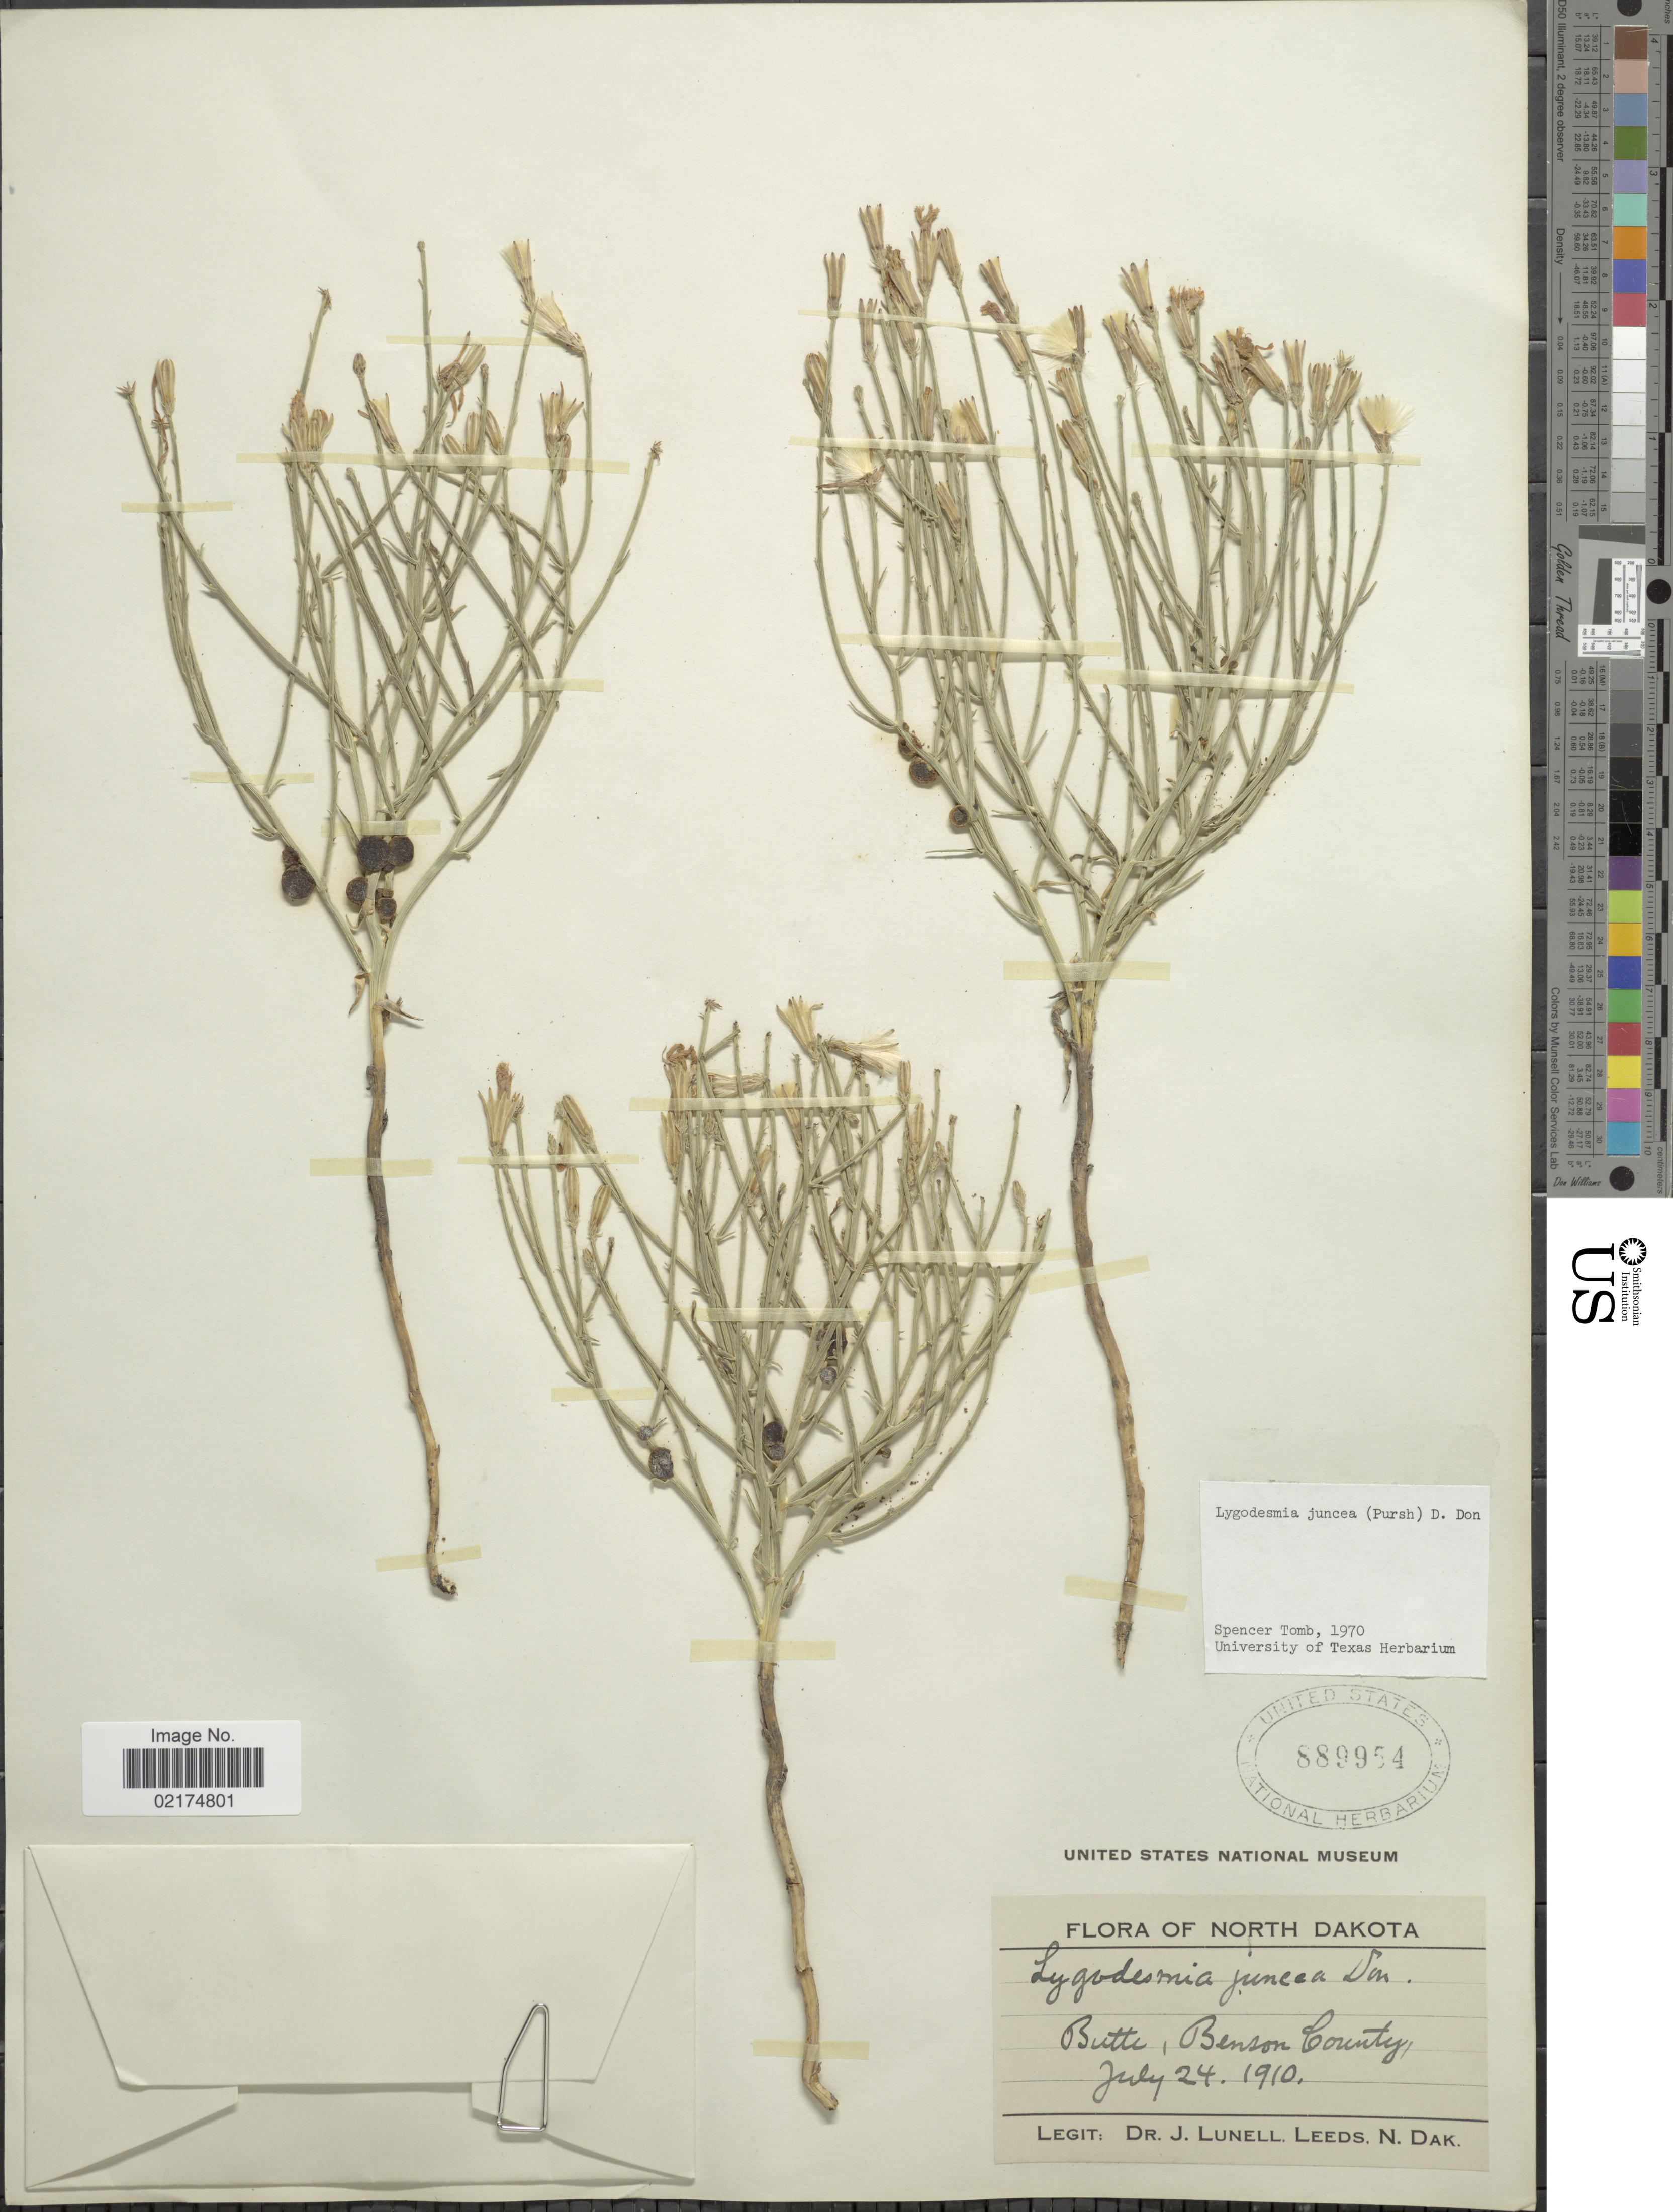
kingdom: Plantae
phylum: Tracheophyta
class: Magnoliopsida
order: Asterales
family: Asteraceae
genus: Lygodesmia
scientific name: Lygodesmia juncea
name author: D. Don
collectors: J. Lunell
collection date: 1910-07-24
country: United States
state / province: North Dakota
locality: Butte, Benson County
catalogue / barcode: US 889954